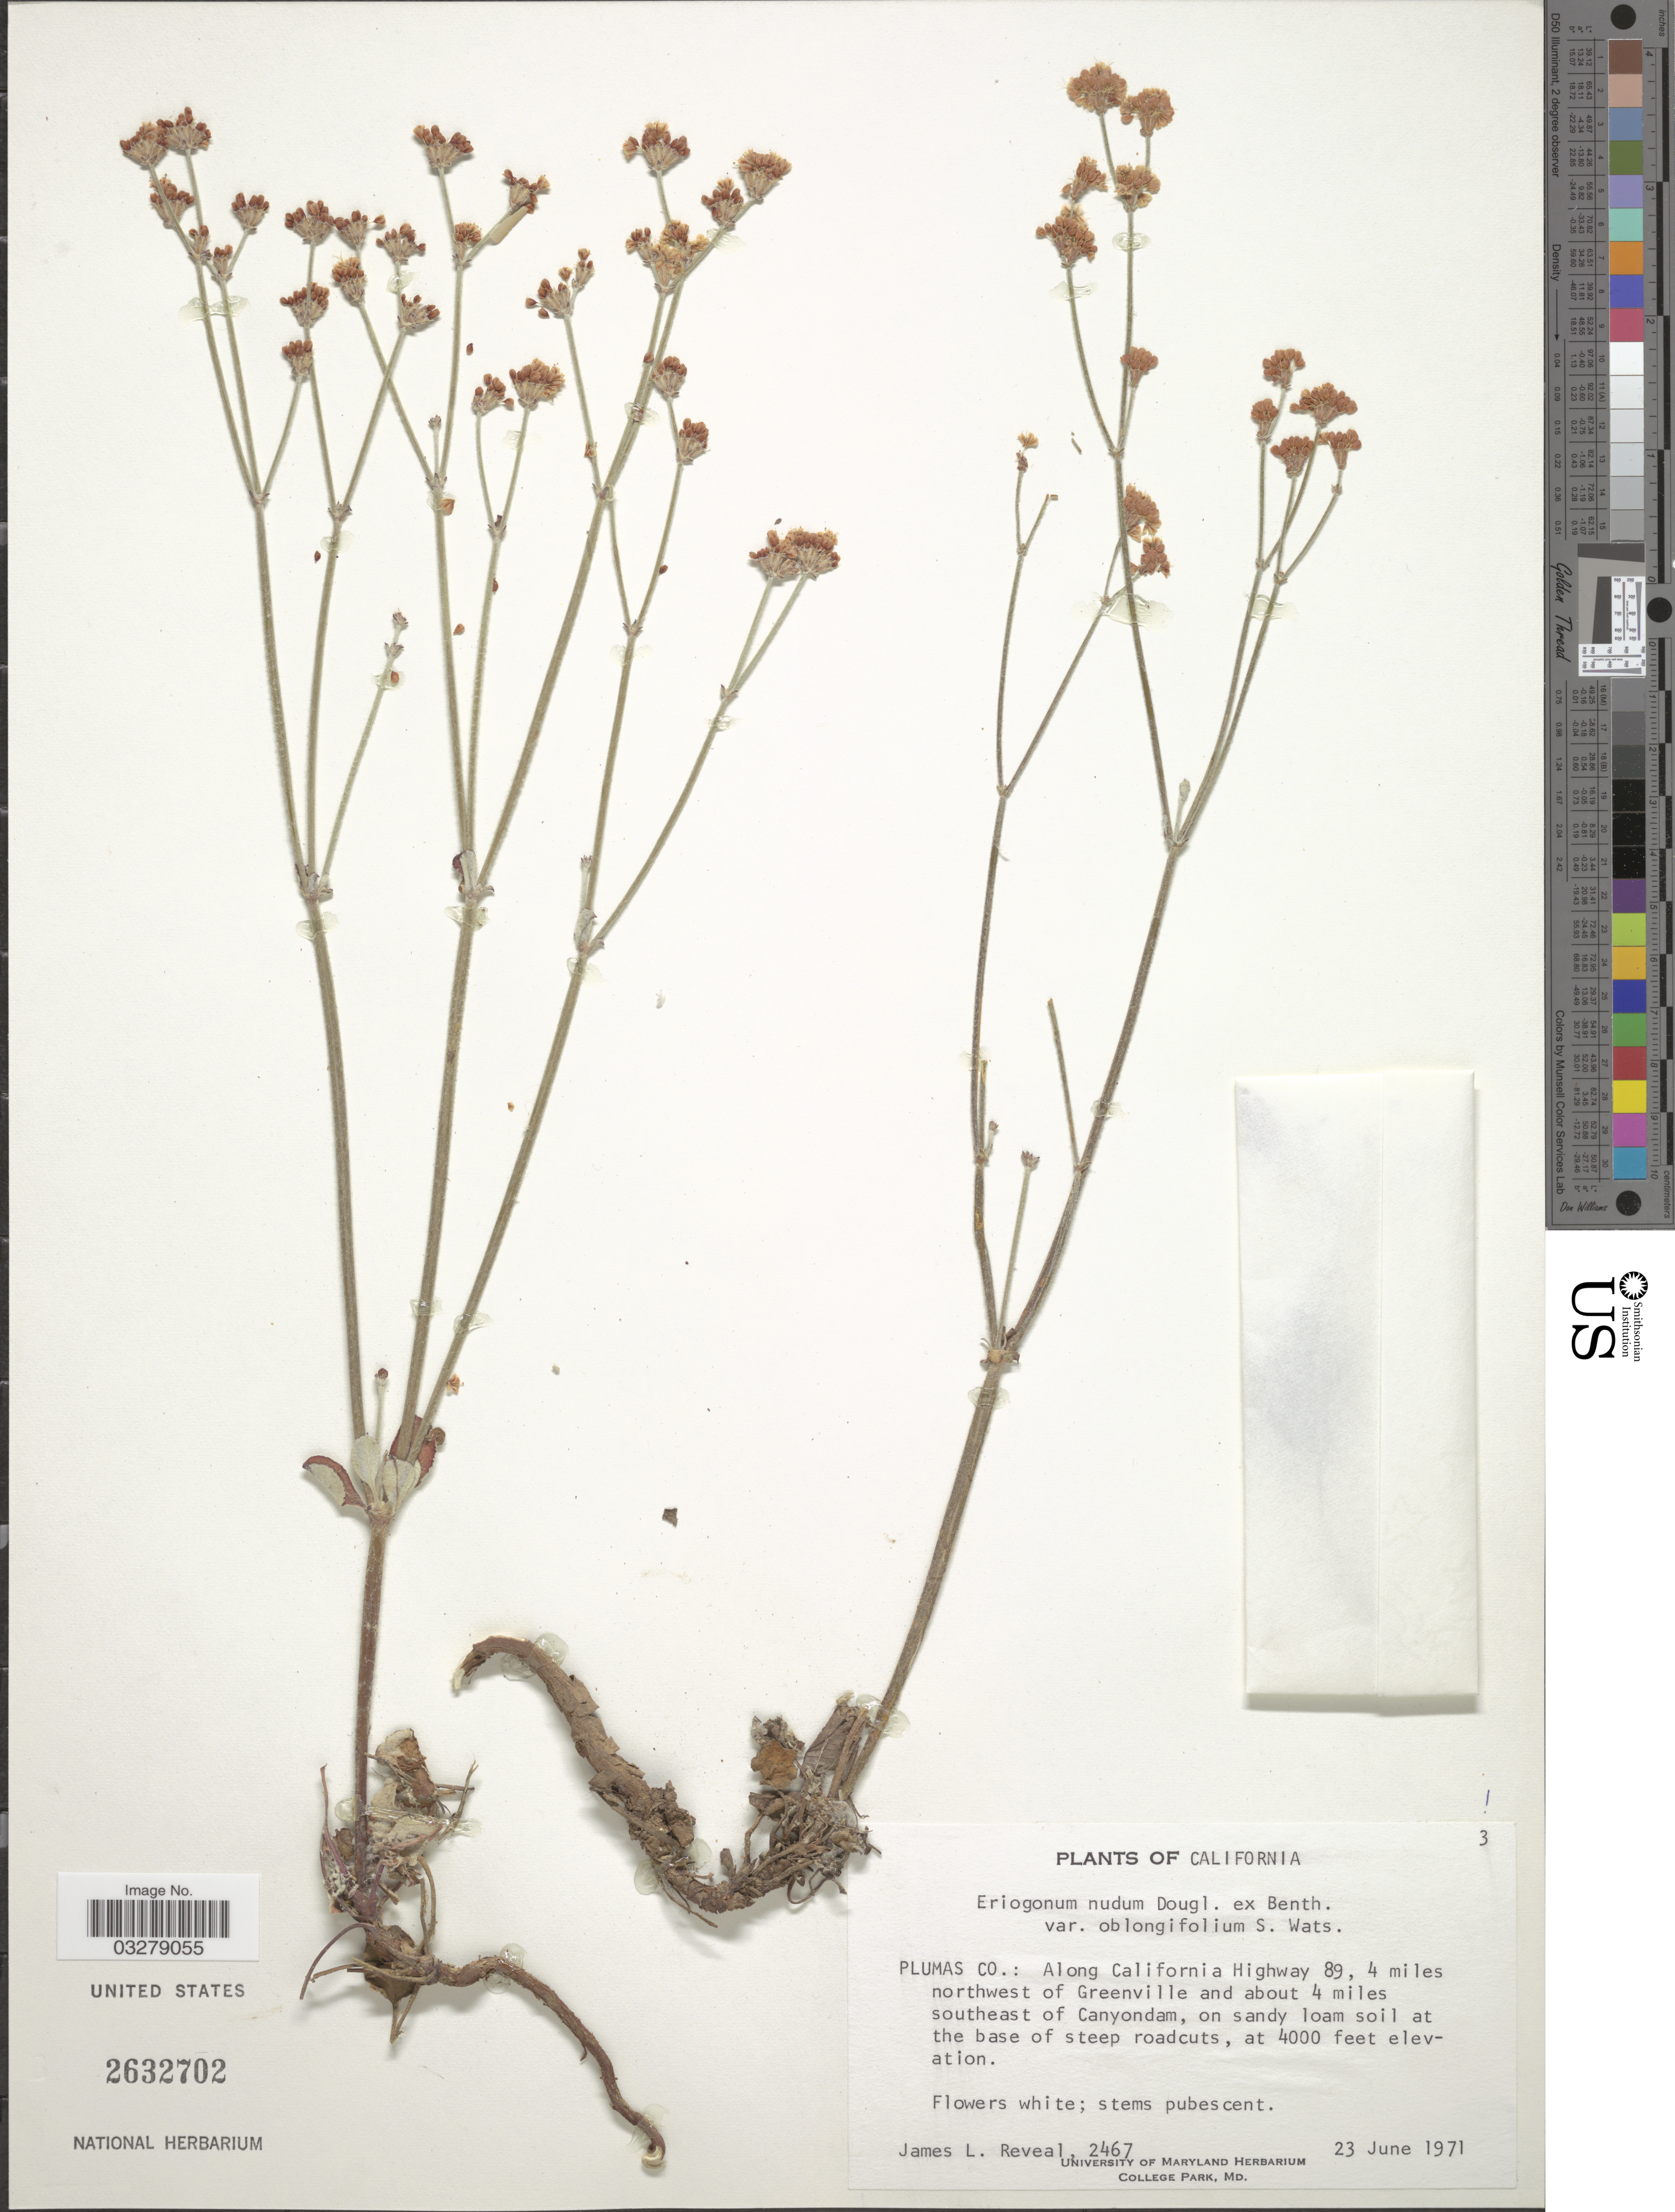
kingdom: Plantae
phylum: Tracheophyta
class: Magnoliopsida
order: Caryophyllales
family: Polygonaceae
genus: Eriogonum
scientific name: Eriogonum nudum var. oblongifolium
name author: Douglas ex Benth.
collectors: J. L. Reveal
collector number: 2467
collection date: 1971-06-23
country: United States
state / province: California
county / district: Plumas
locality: Plumas Co.: Along California Highway 89, 4 miles northwest of Greenville and about 4 miles southeast of Canyondam.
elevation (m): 1219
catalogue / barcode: US 2632702